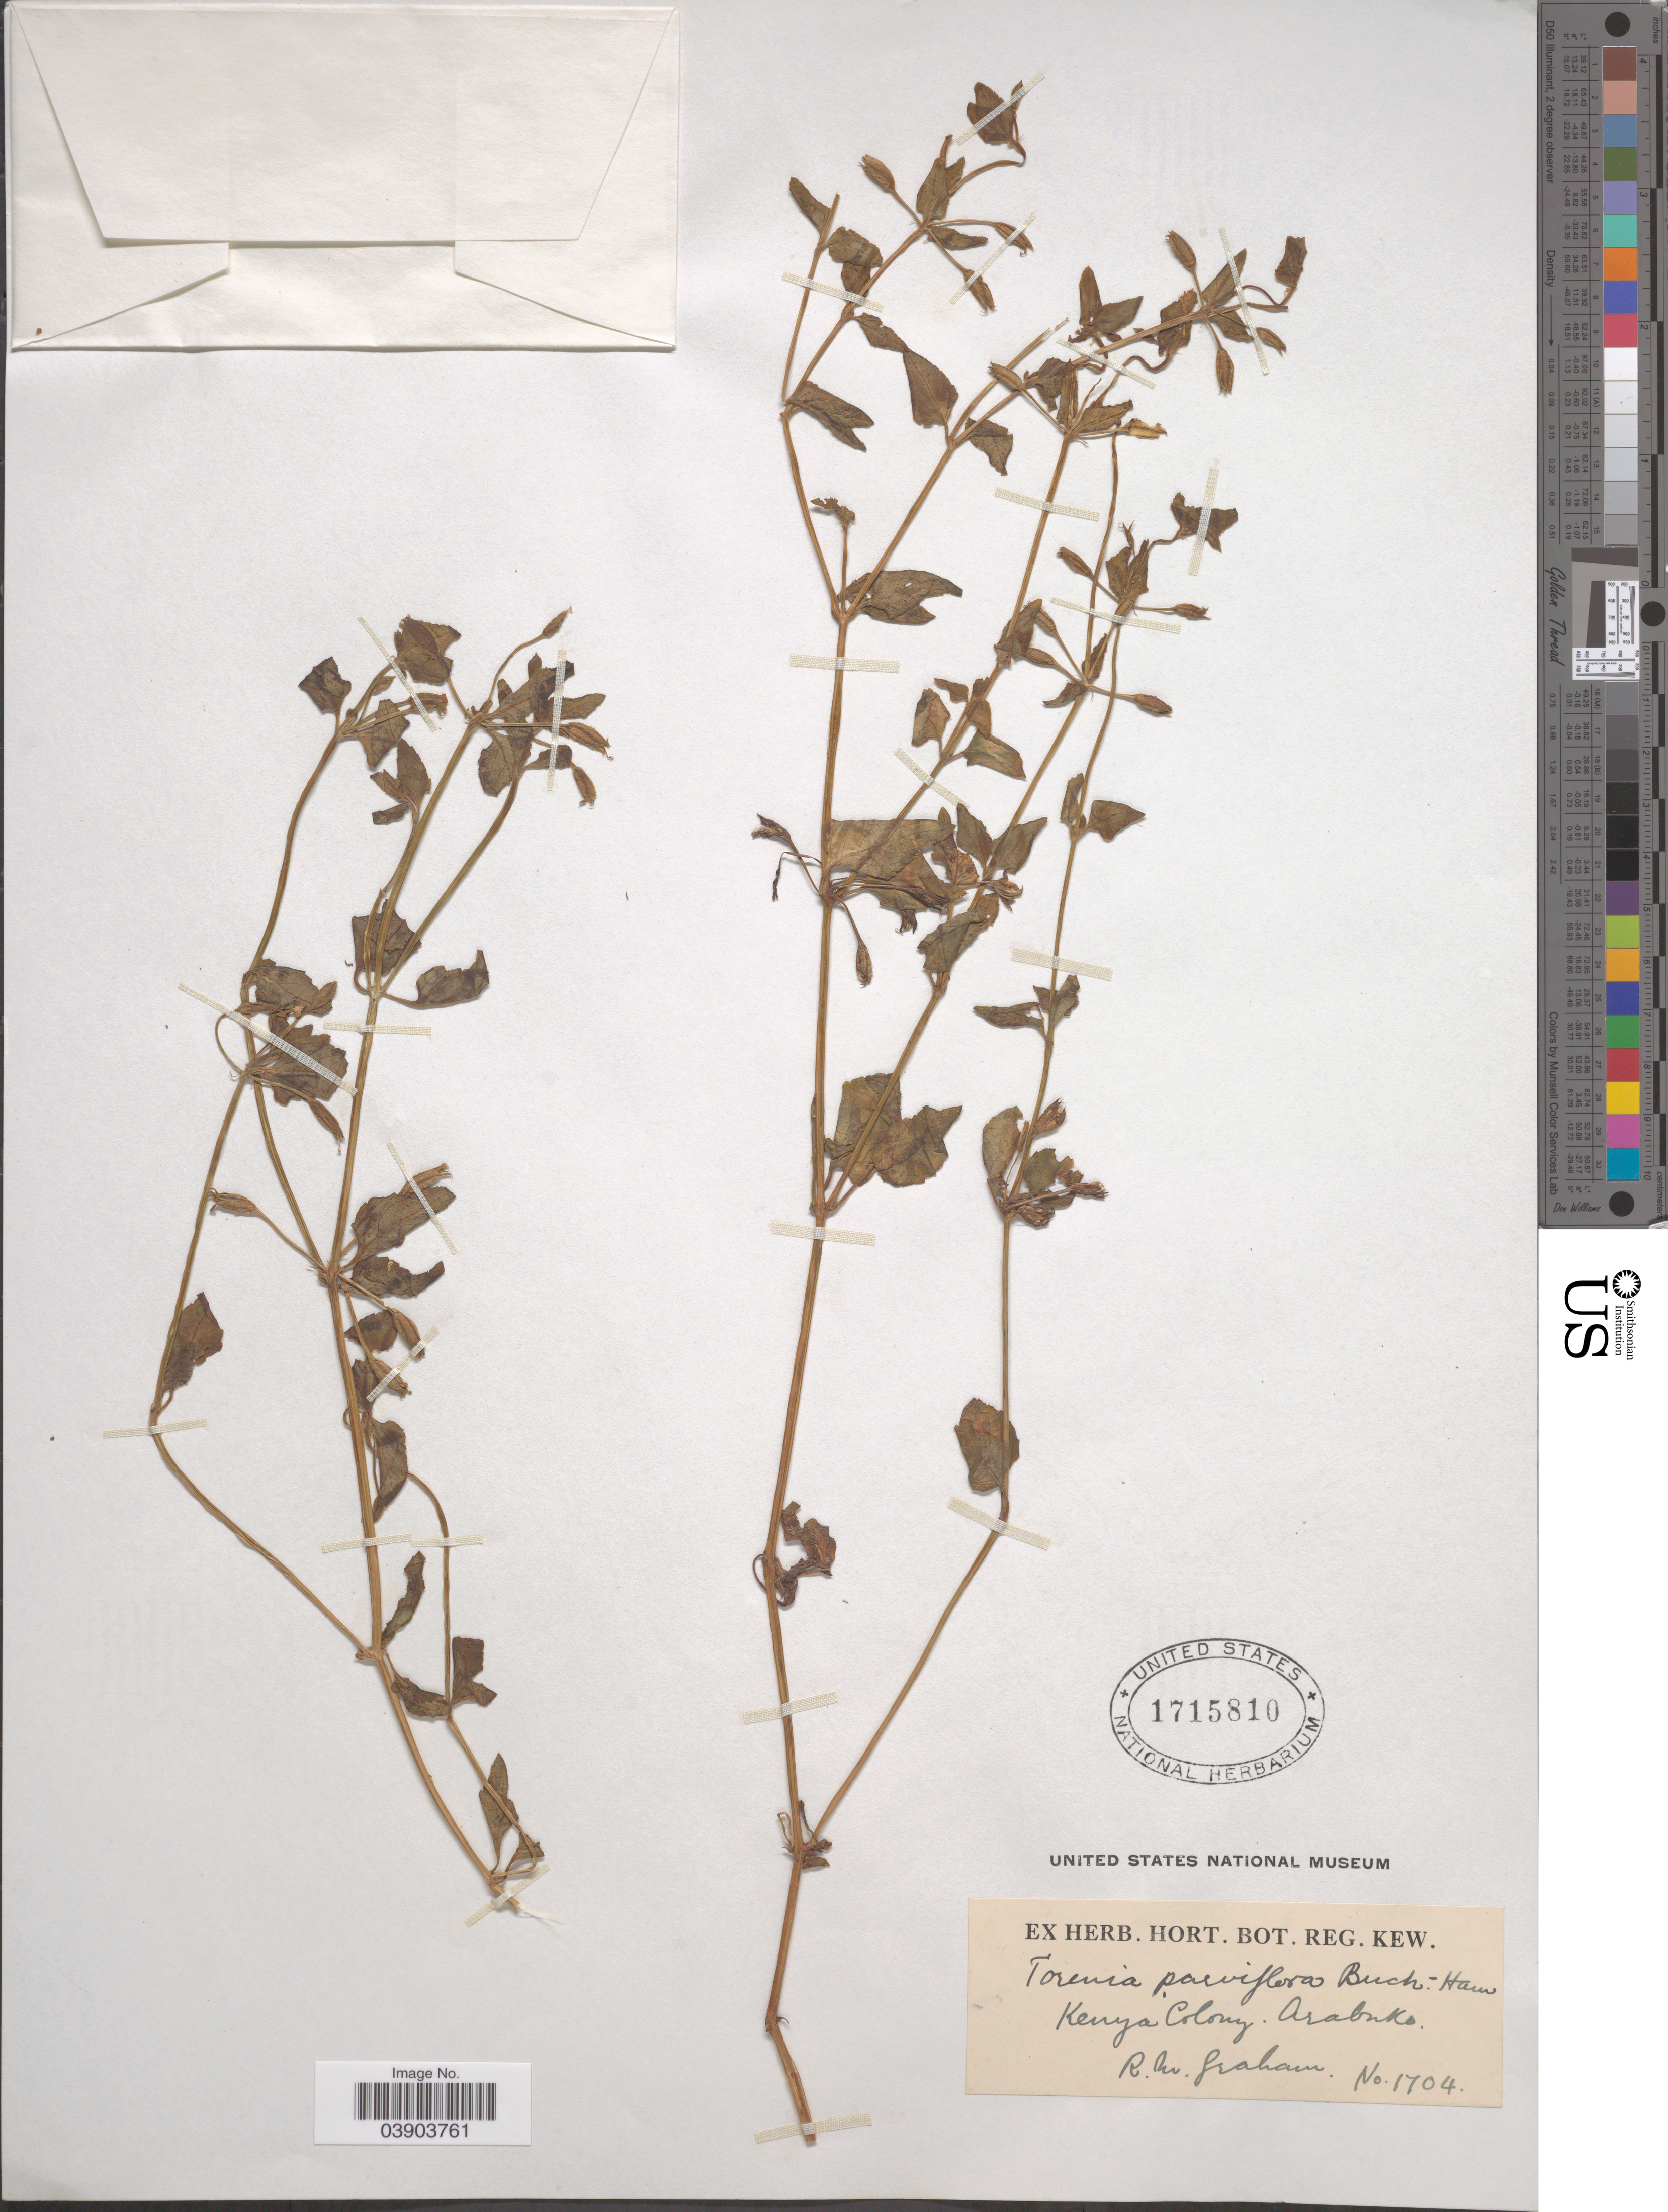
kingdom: Plantae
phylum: Tracheophyta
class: Magnoliopsida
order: Lamiales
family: Linderniaceae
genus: Torenia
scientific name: Torenia thouarsii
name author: (Cham. & Schltdl.) Kuntze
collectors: R. M. Graham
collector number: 1704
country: Kenya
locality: Kenya Colony. Arabuko.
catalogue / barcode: US 1715810